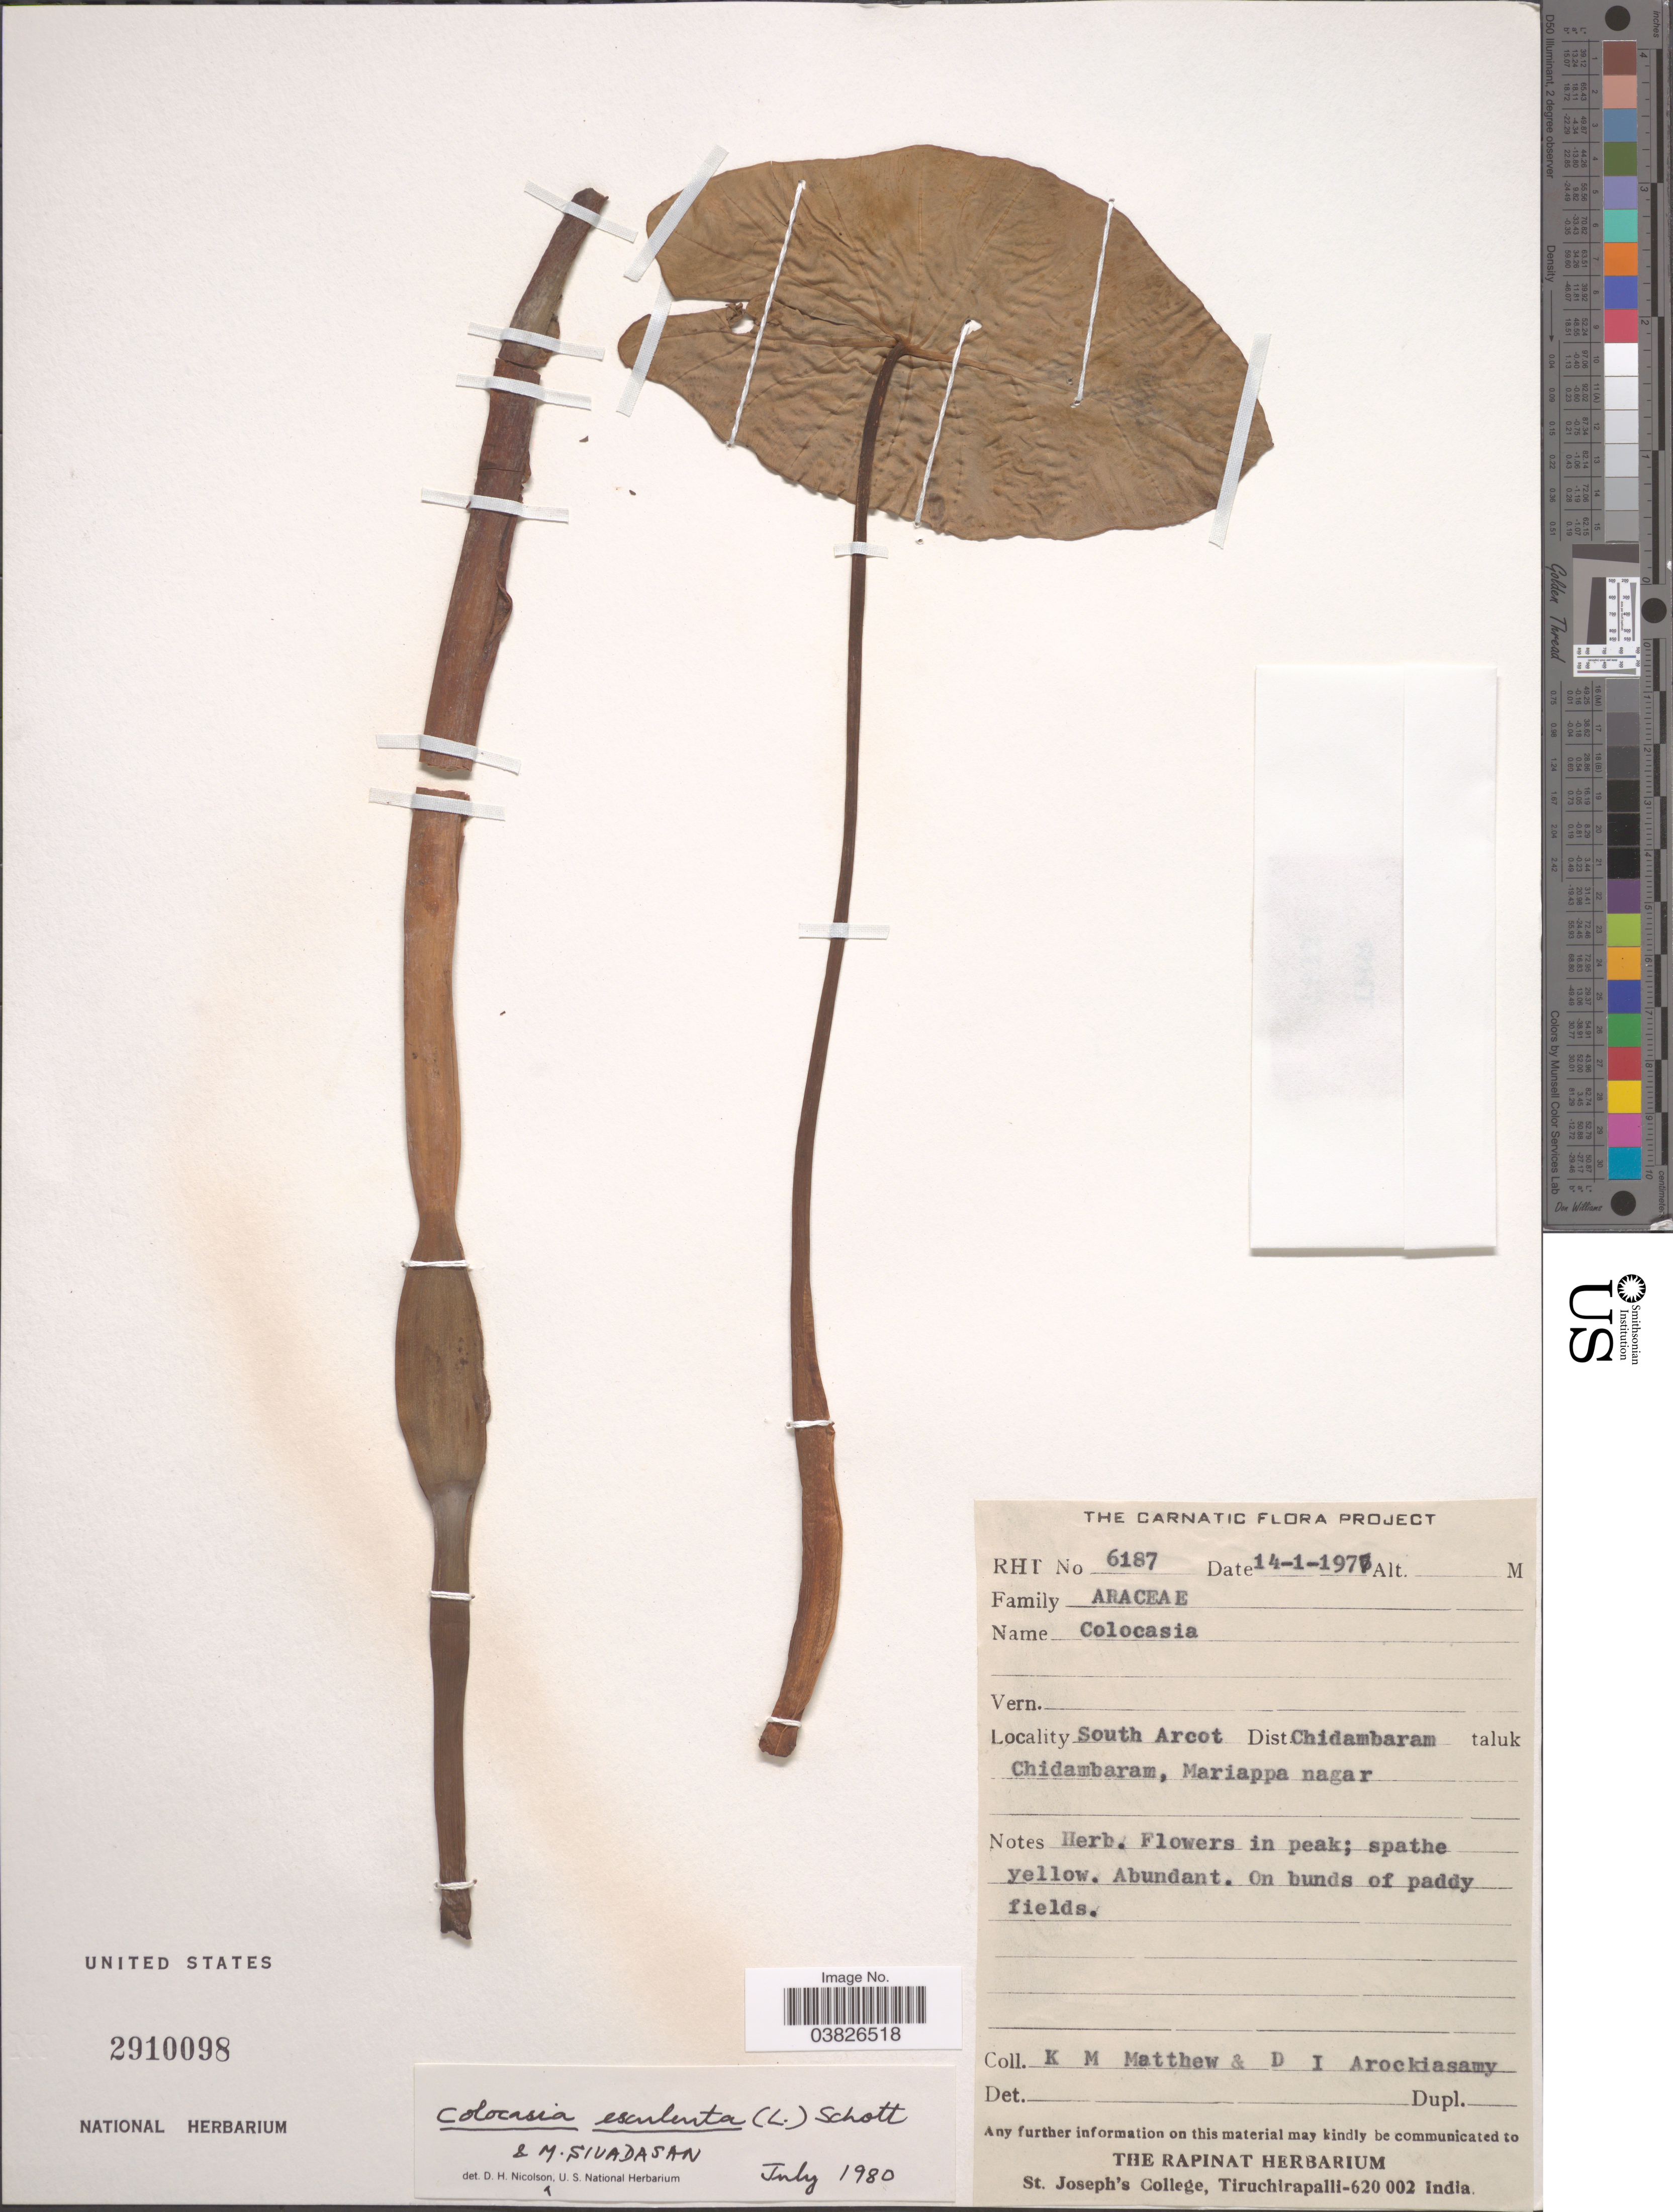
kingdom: Plantae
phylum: Tracheophyta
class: Liliopsida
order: Alismatales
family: Araceae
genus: Colocasia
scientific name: Colocasia esculenta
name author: (L.) Schott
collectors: K. M. Matthew & D. Arockiasamy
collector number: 6187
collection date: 1977-01-14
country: India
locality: South Arcot Dist. Chidambaram taluk Chidambaram, Mariappa nagar.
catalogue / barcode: US 2910098